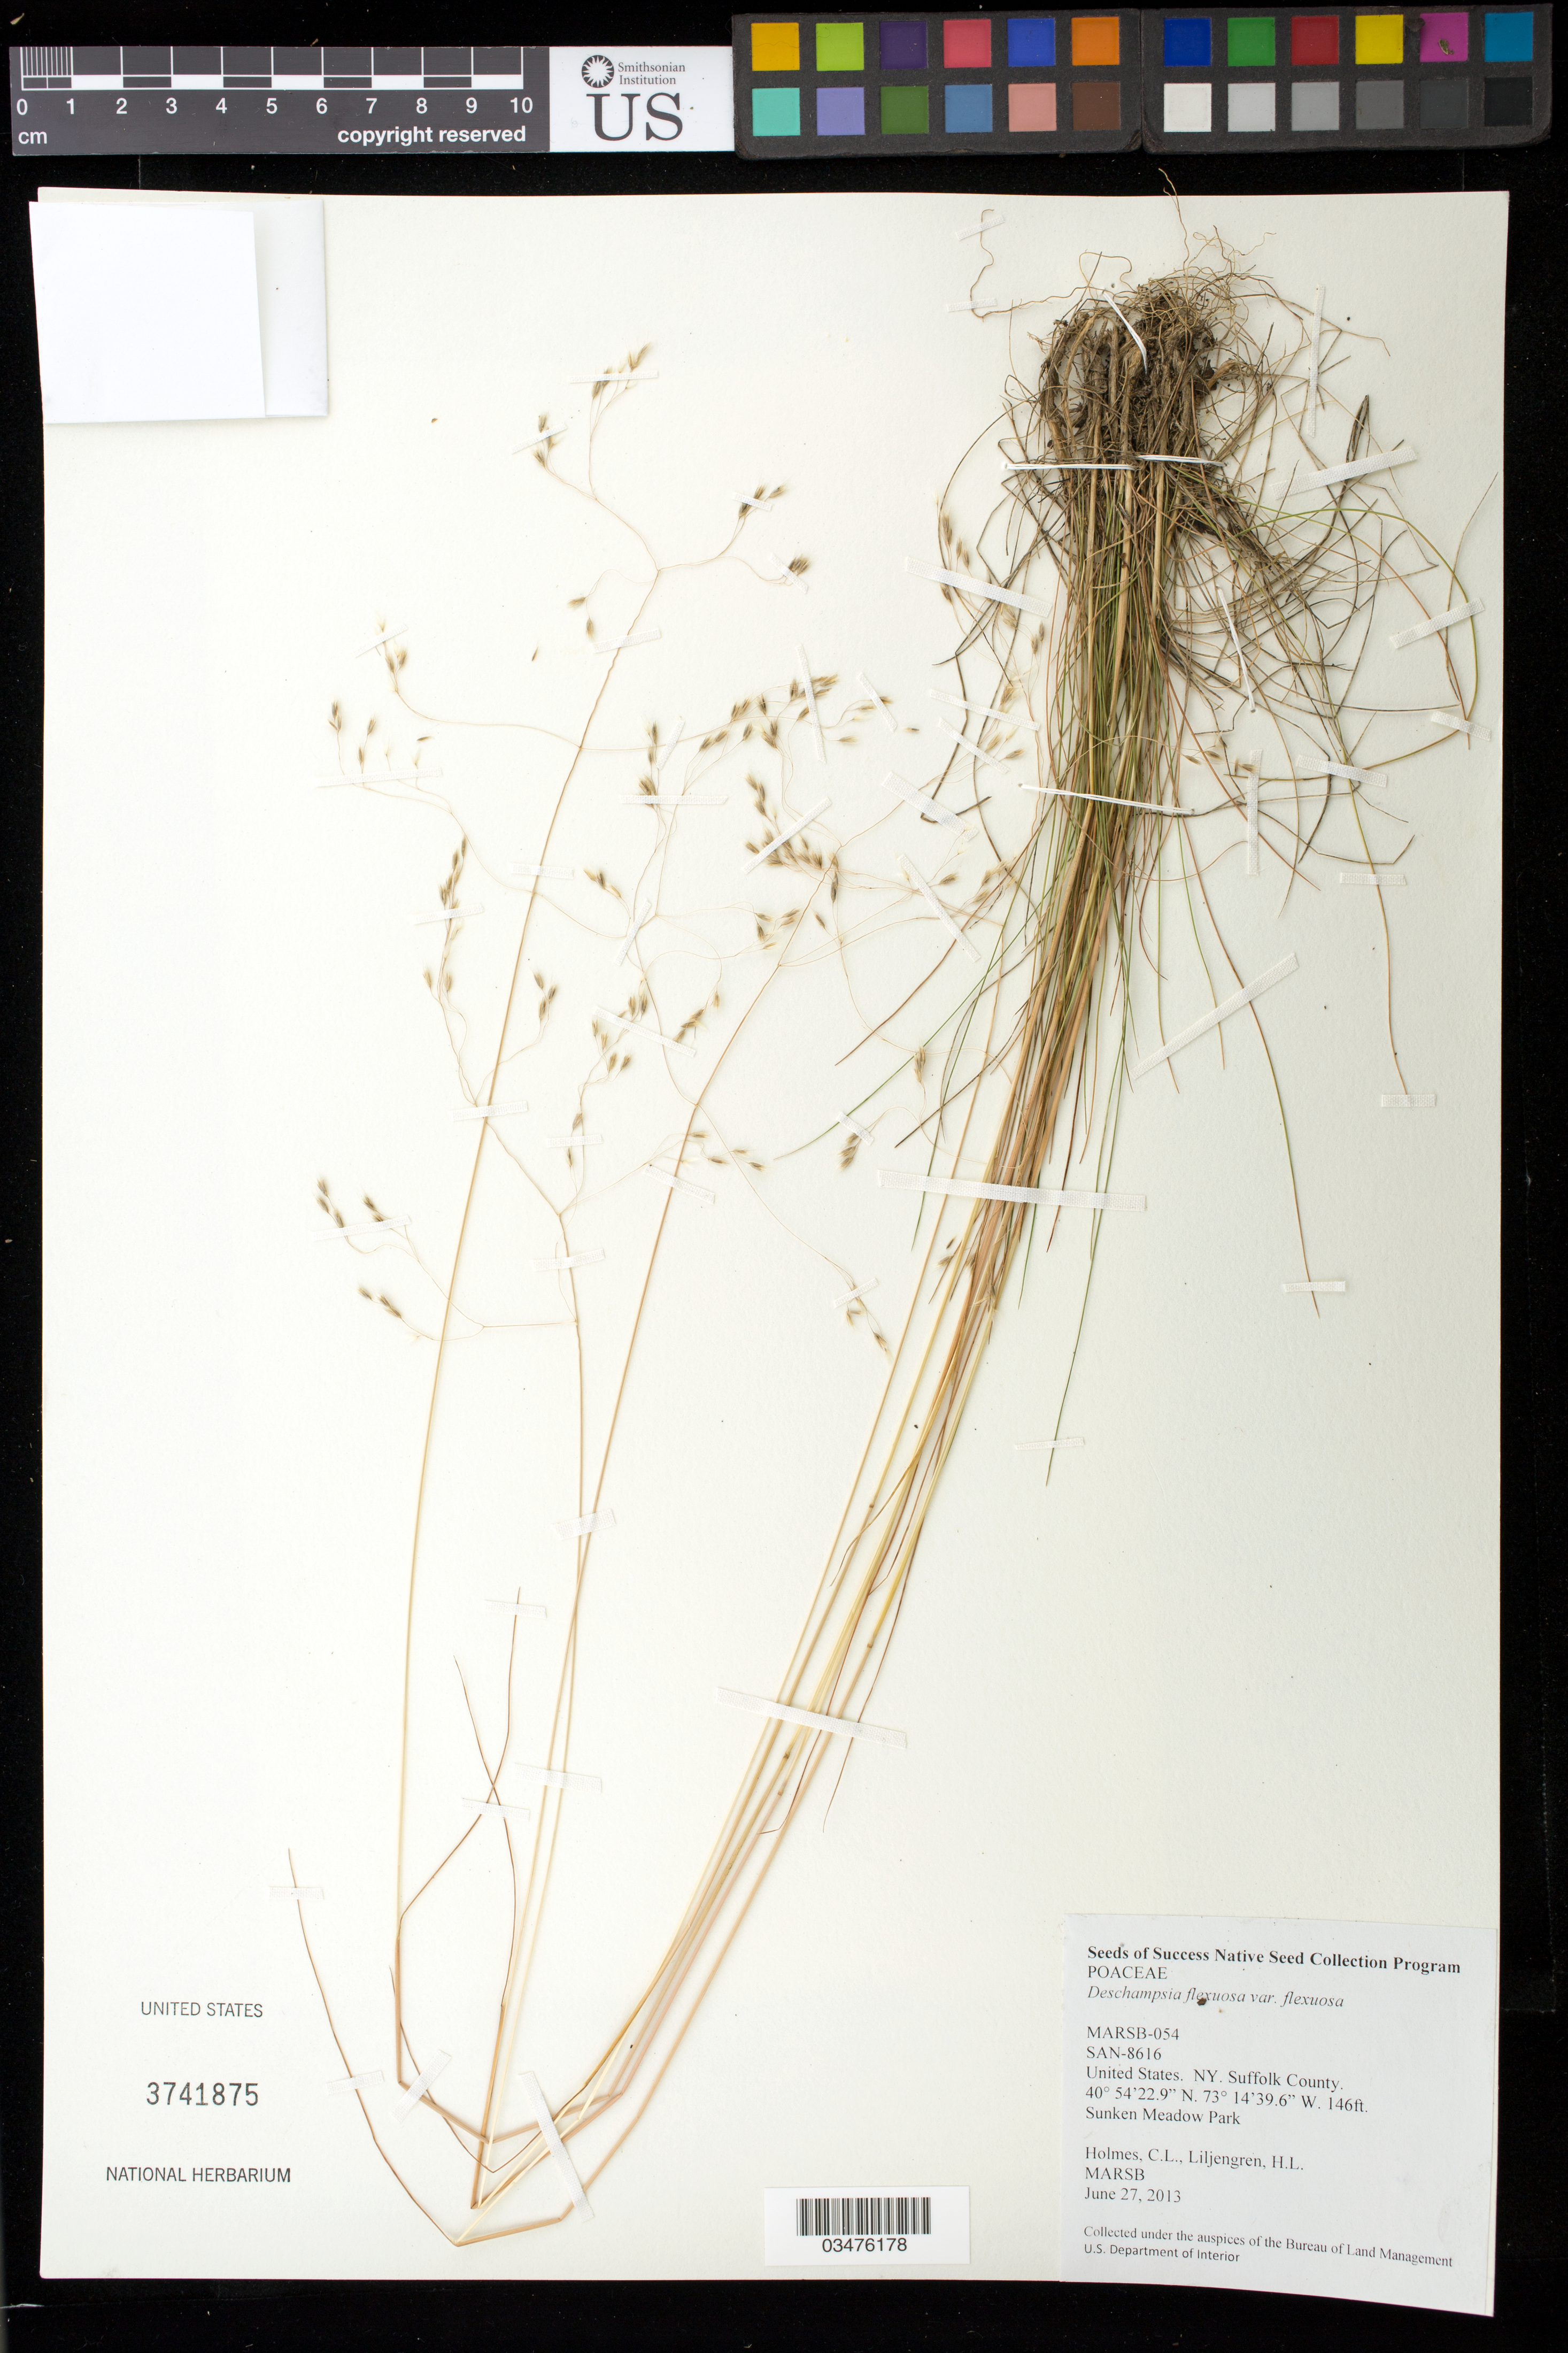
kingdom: Plantae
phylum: Tracheophyta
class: Liliopsida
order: Poales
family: Poaceae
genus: Avenella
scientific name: Avenella flexuosa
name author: (L.) Drejer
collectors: C. Holmes & H. Liljengren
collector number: MARSB-054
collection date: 2013-06-27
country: United States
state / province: New York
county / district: Suffolk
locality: Sunken Meadow Park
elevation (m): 45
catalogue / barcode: US 3741875